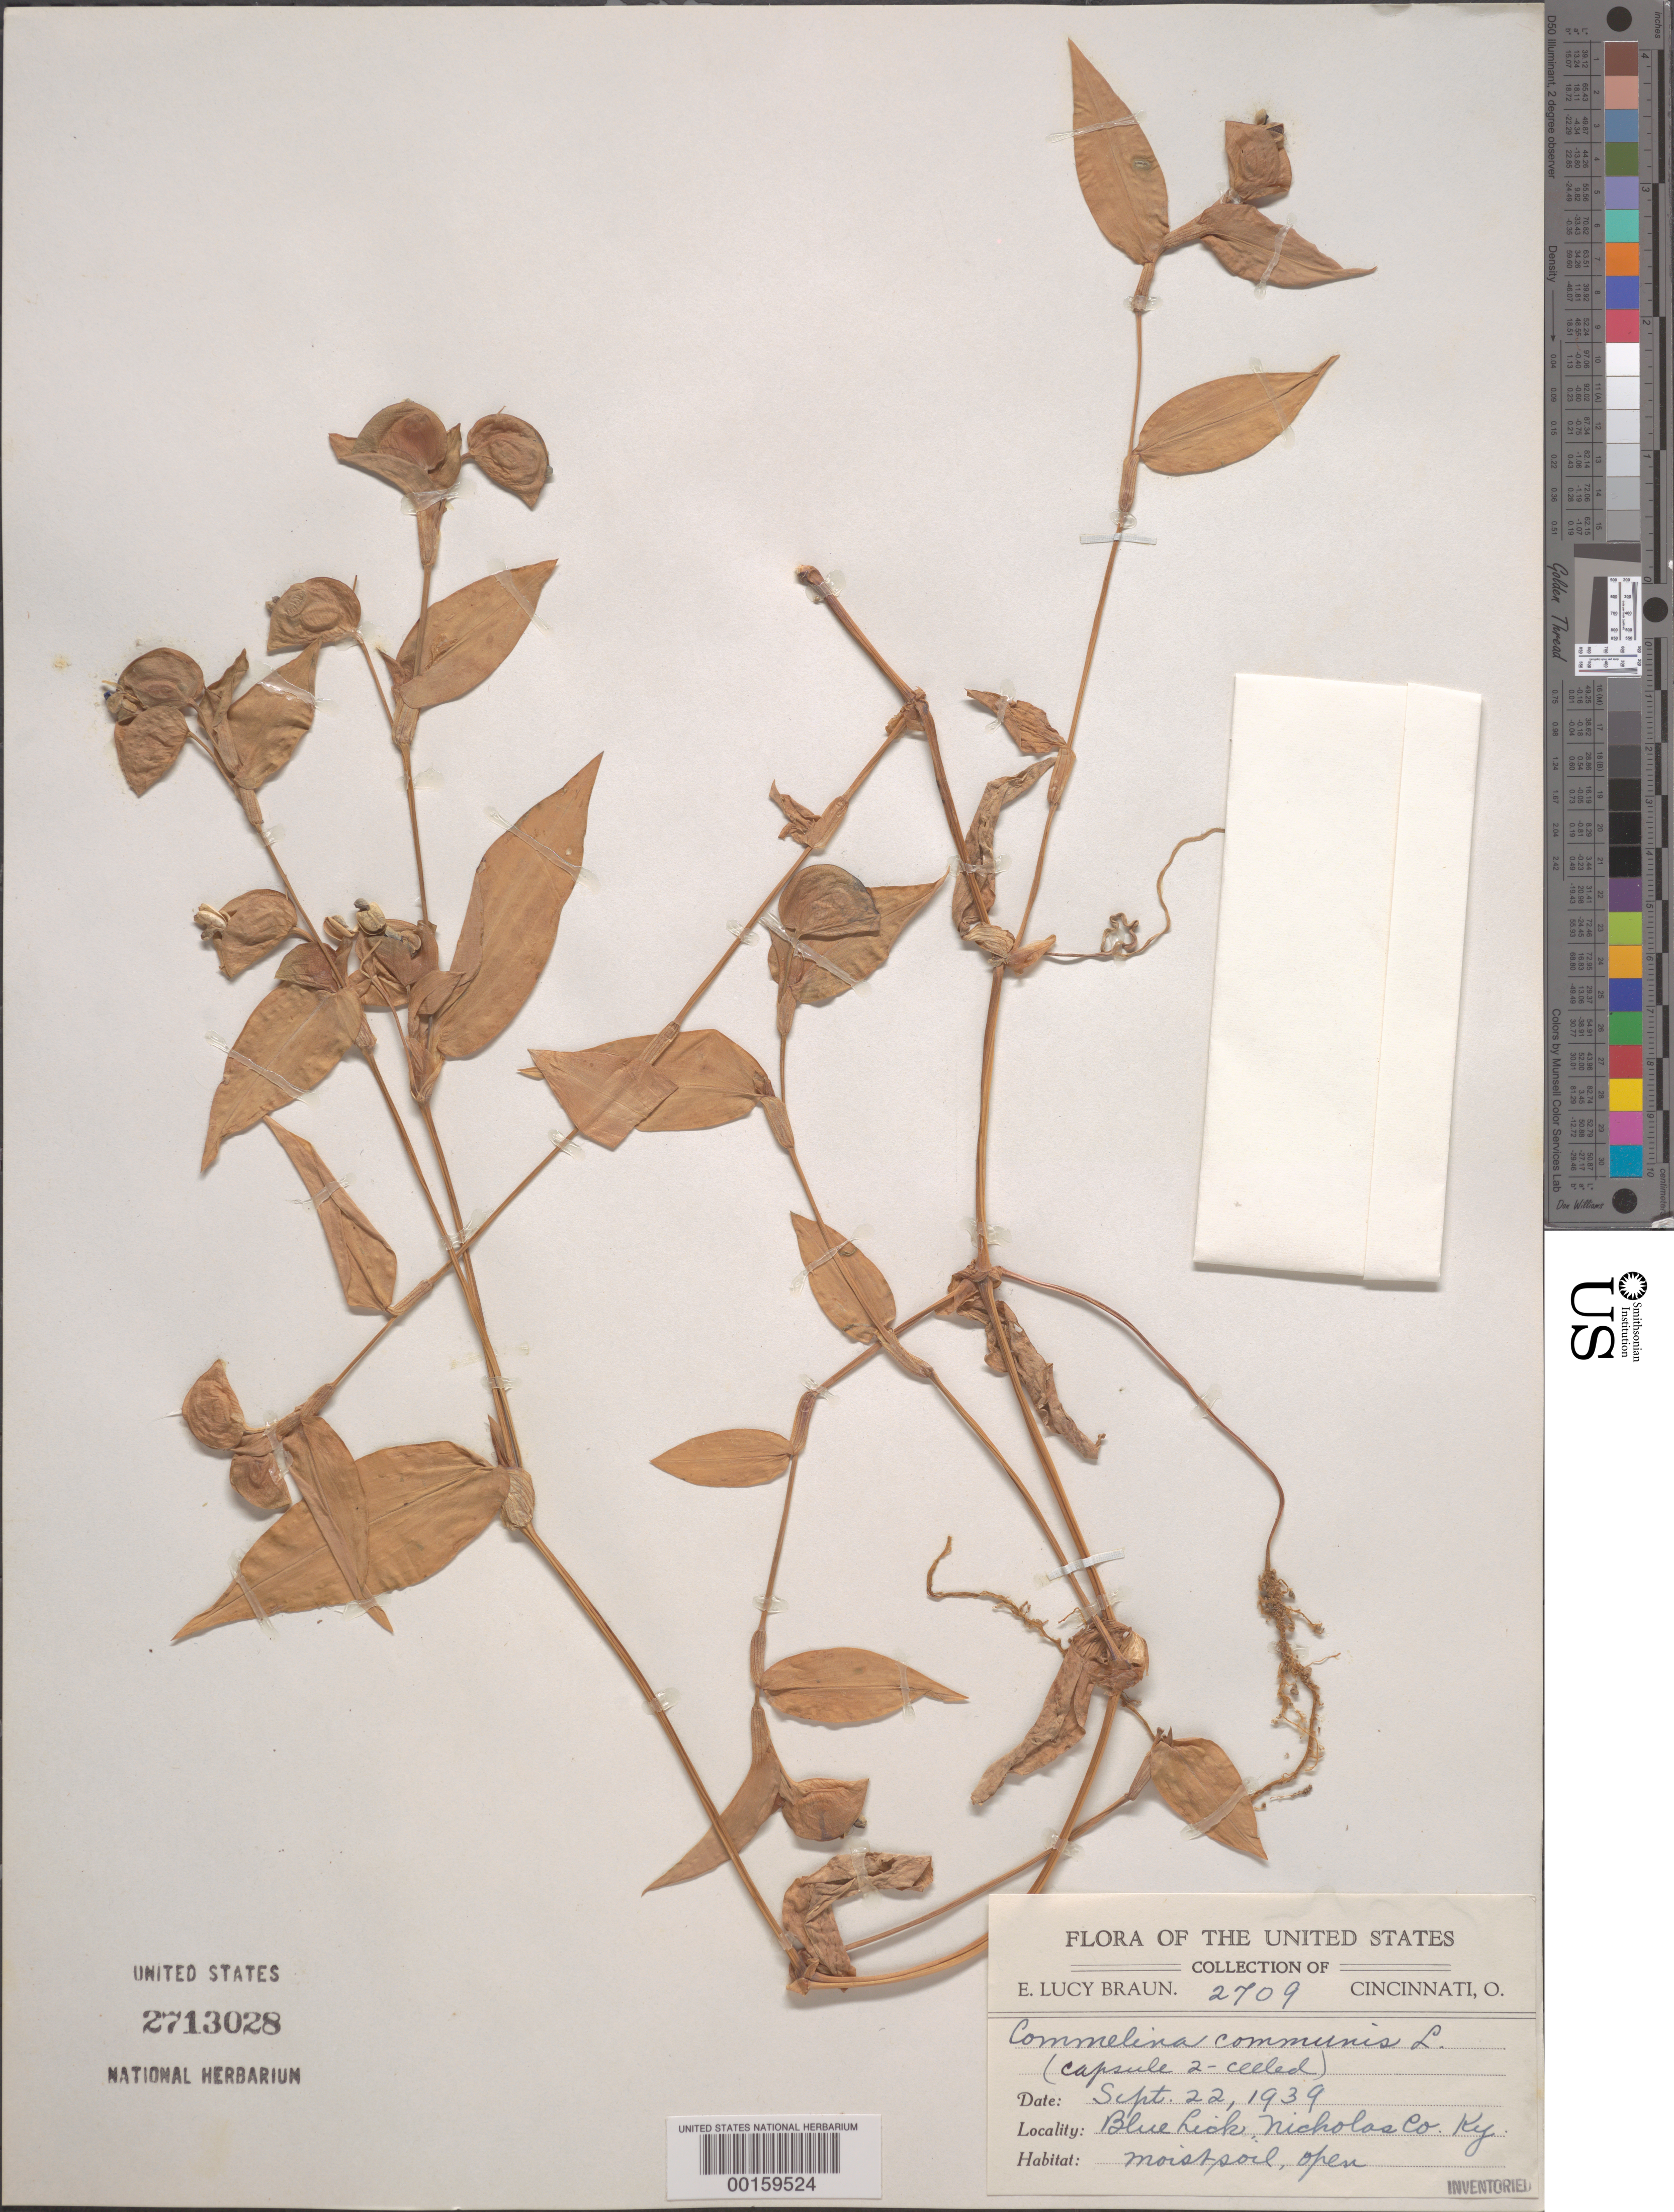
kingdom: Plantae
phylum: Tracheophyta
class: Liliopsida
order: Commelinales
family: Commelinaceae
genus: Commelina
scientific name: Commelina communis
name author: L.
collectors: E. L. Braun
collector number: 2709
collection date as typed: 22 Sep 1939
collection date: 1939-09-22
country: United States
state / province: Kentucky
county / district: Nicholas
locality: Blue lick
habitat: Moist soil, open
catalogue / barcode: US 2713028